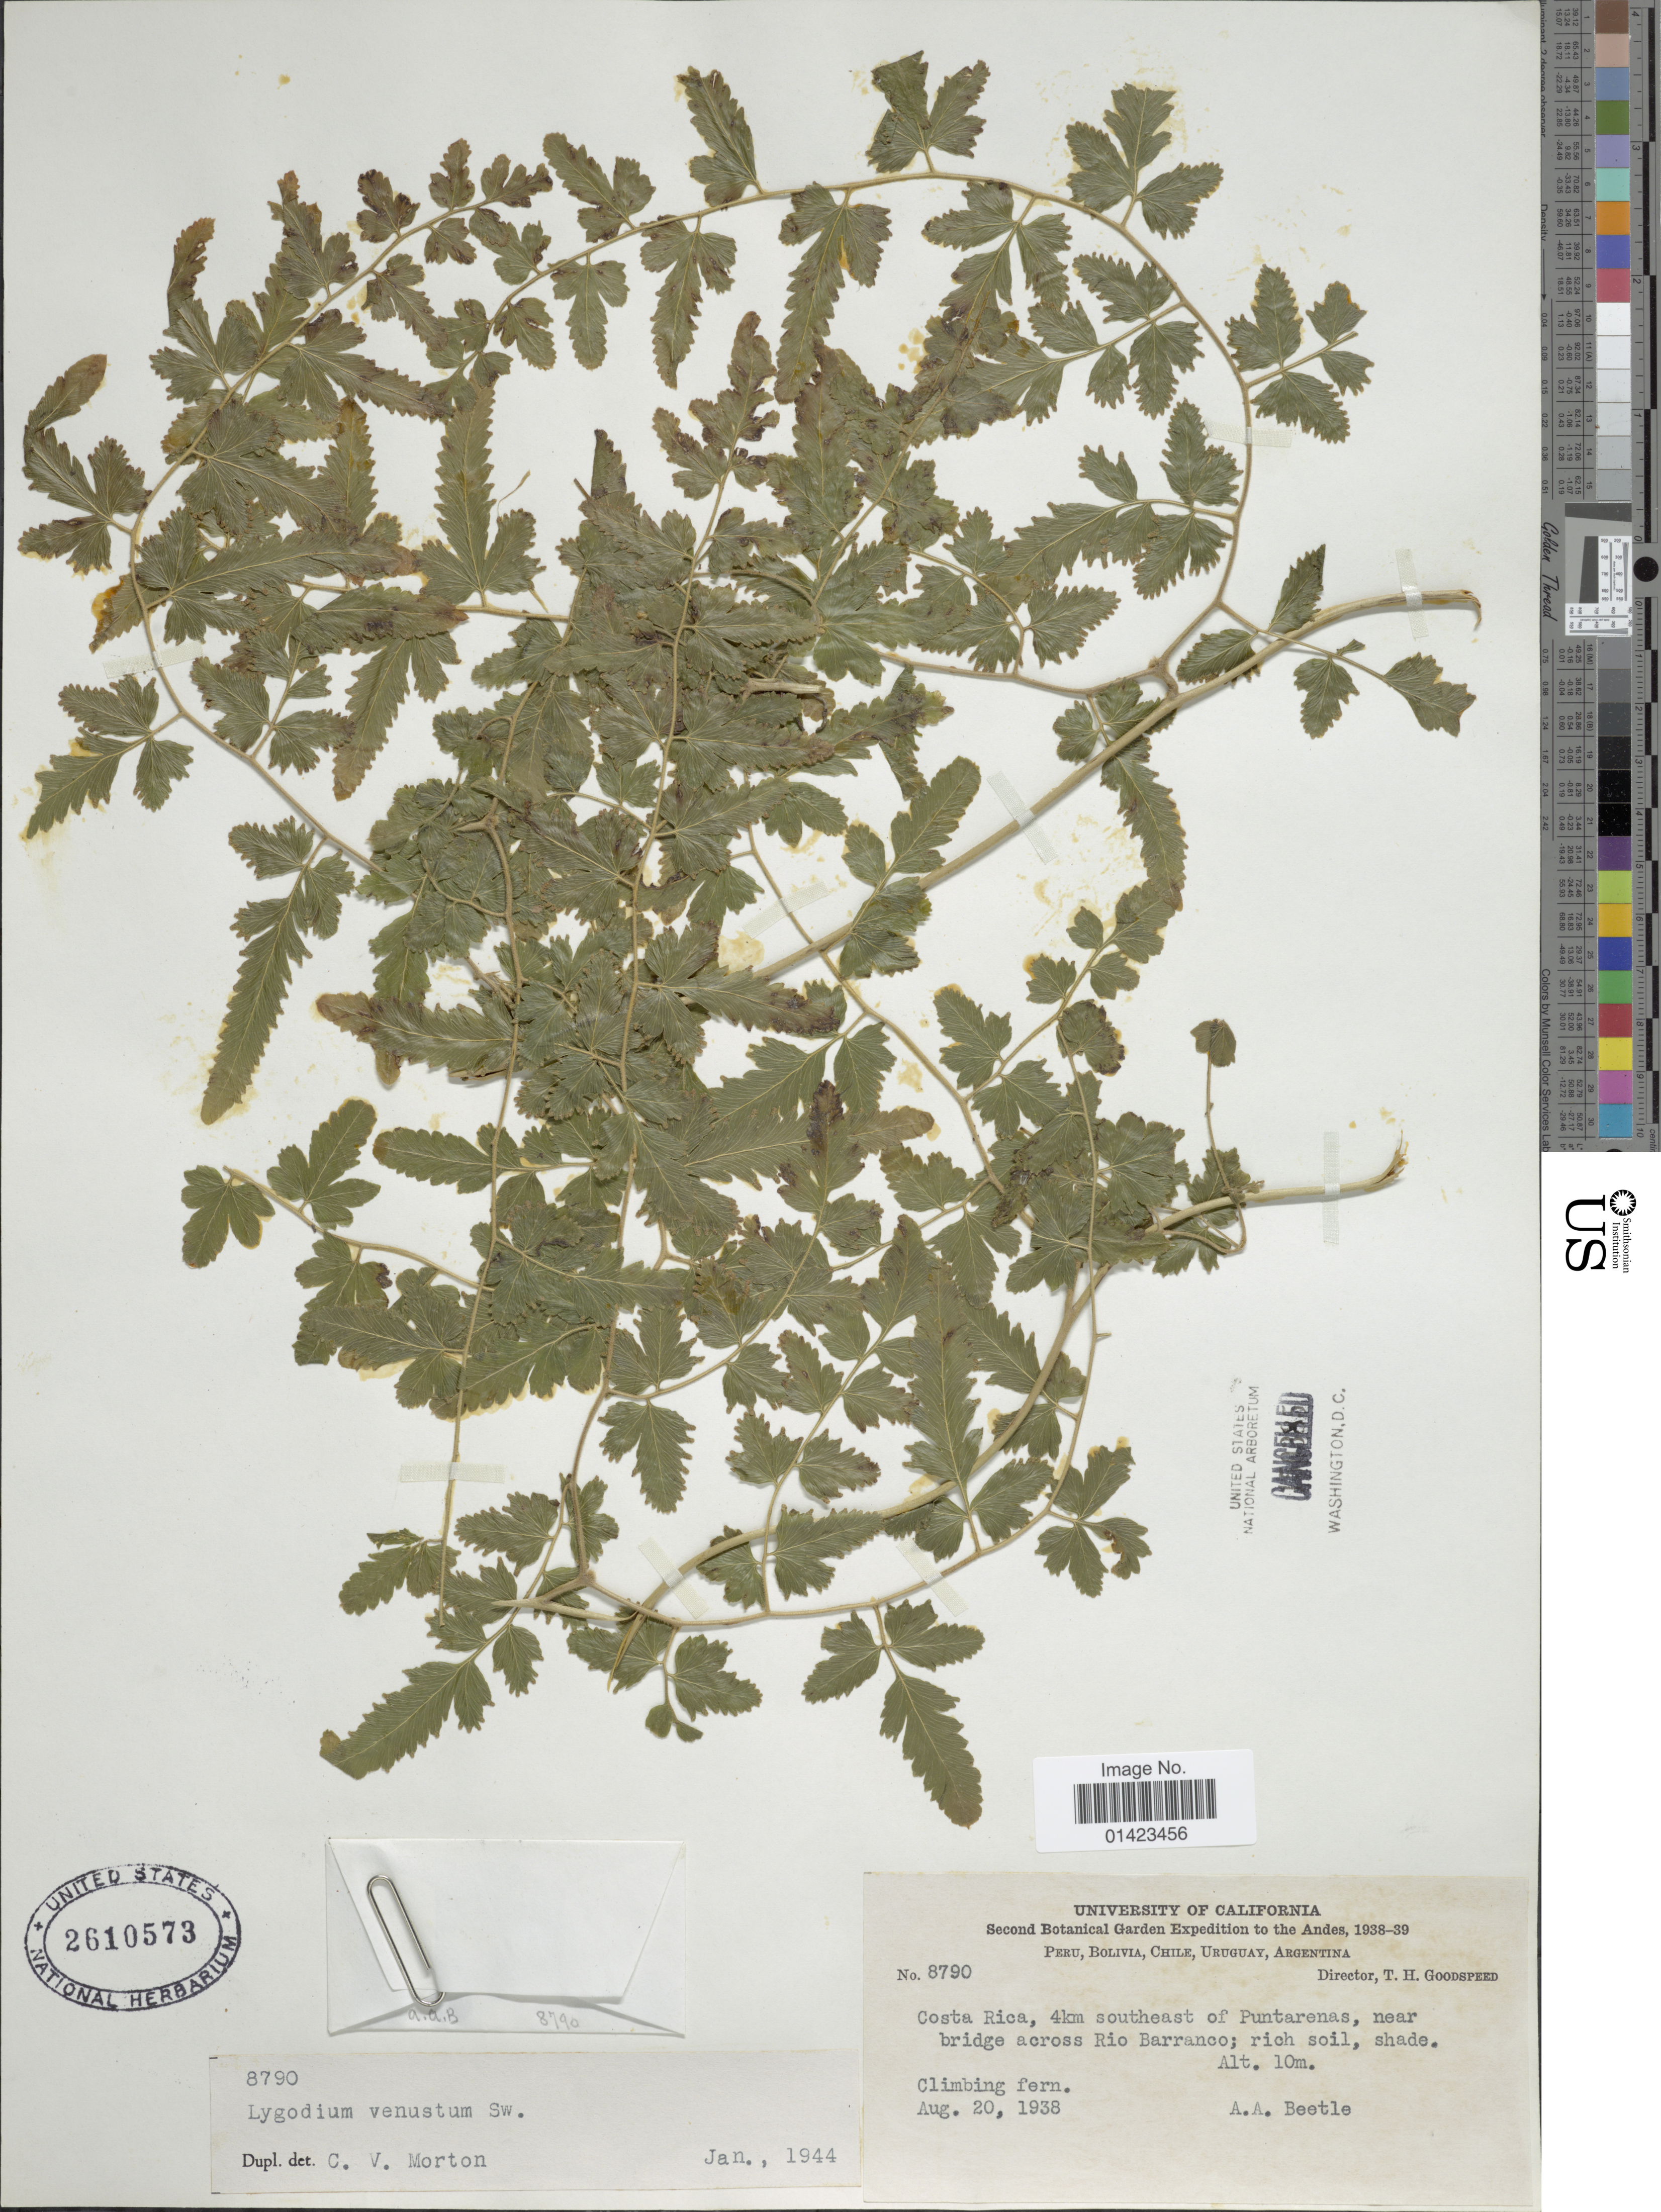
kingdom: Plantae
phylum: Tracheophyta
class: Polypodiopsida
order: Schizaeales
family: Lygodiaceae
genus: Lygodium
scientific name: Lygodium venustum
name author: Sw.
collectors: A. A. Beetle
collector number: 8790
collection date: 1938-08-20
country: Costa Rica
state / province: Puntarenas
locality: Costa Rica, 4km southeast of Puntarenas, near bridge across Rio Barranco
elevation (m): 10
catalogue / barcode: US 2610573